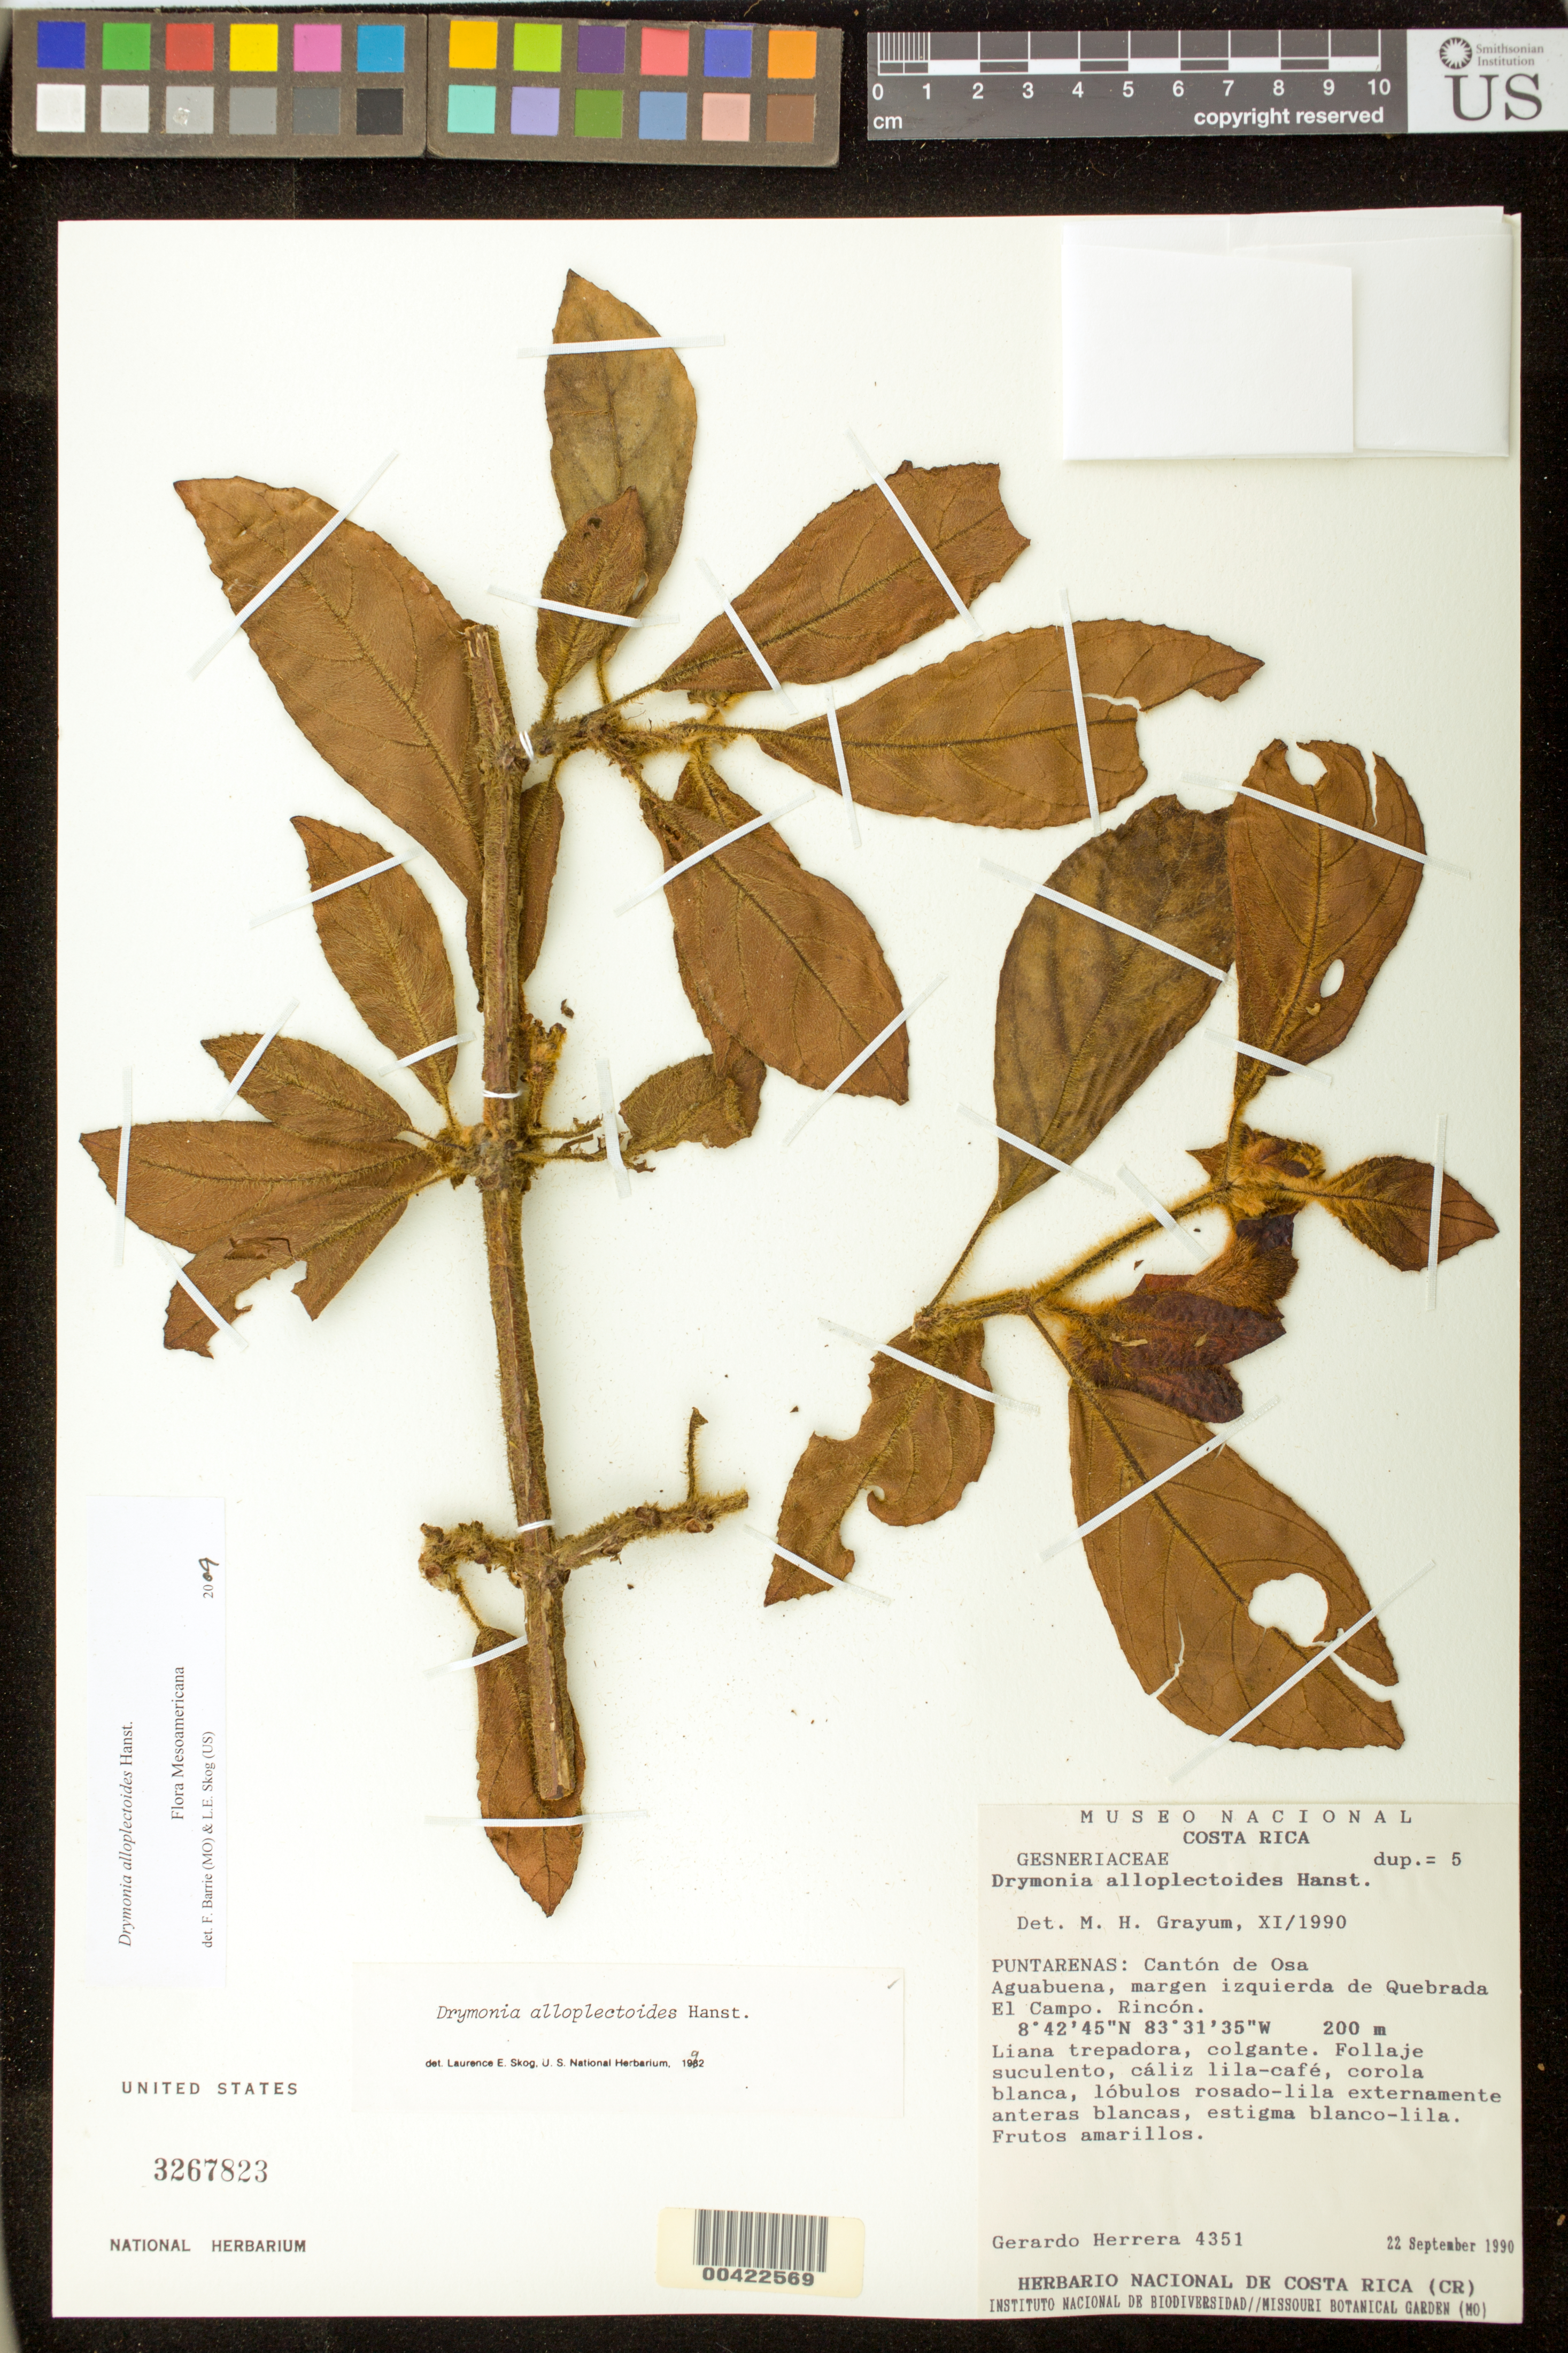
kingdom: Plantae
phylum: Tracheophyta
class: Magnoliopsida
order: Lamiales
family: Gesneriaceae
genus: Drymonia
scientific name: Drymonia alloplectoides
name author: Hanst.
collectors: G. Herrera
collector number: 4351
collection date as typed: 22 Sep 1990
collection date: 1990-09-22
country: Costa Rica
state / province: Puntarenas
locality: Cantón Osa, Dist. Sierpe, Aguabuena, margen izquierda de Quebrada El Campo.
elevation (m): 200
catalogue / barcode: US 3267823